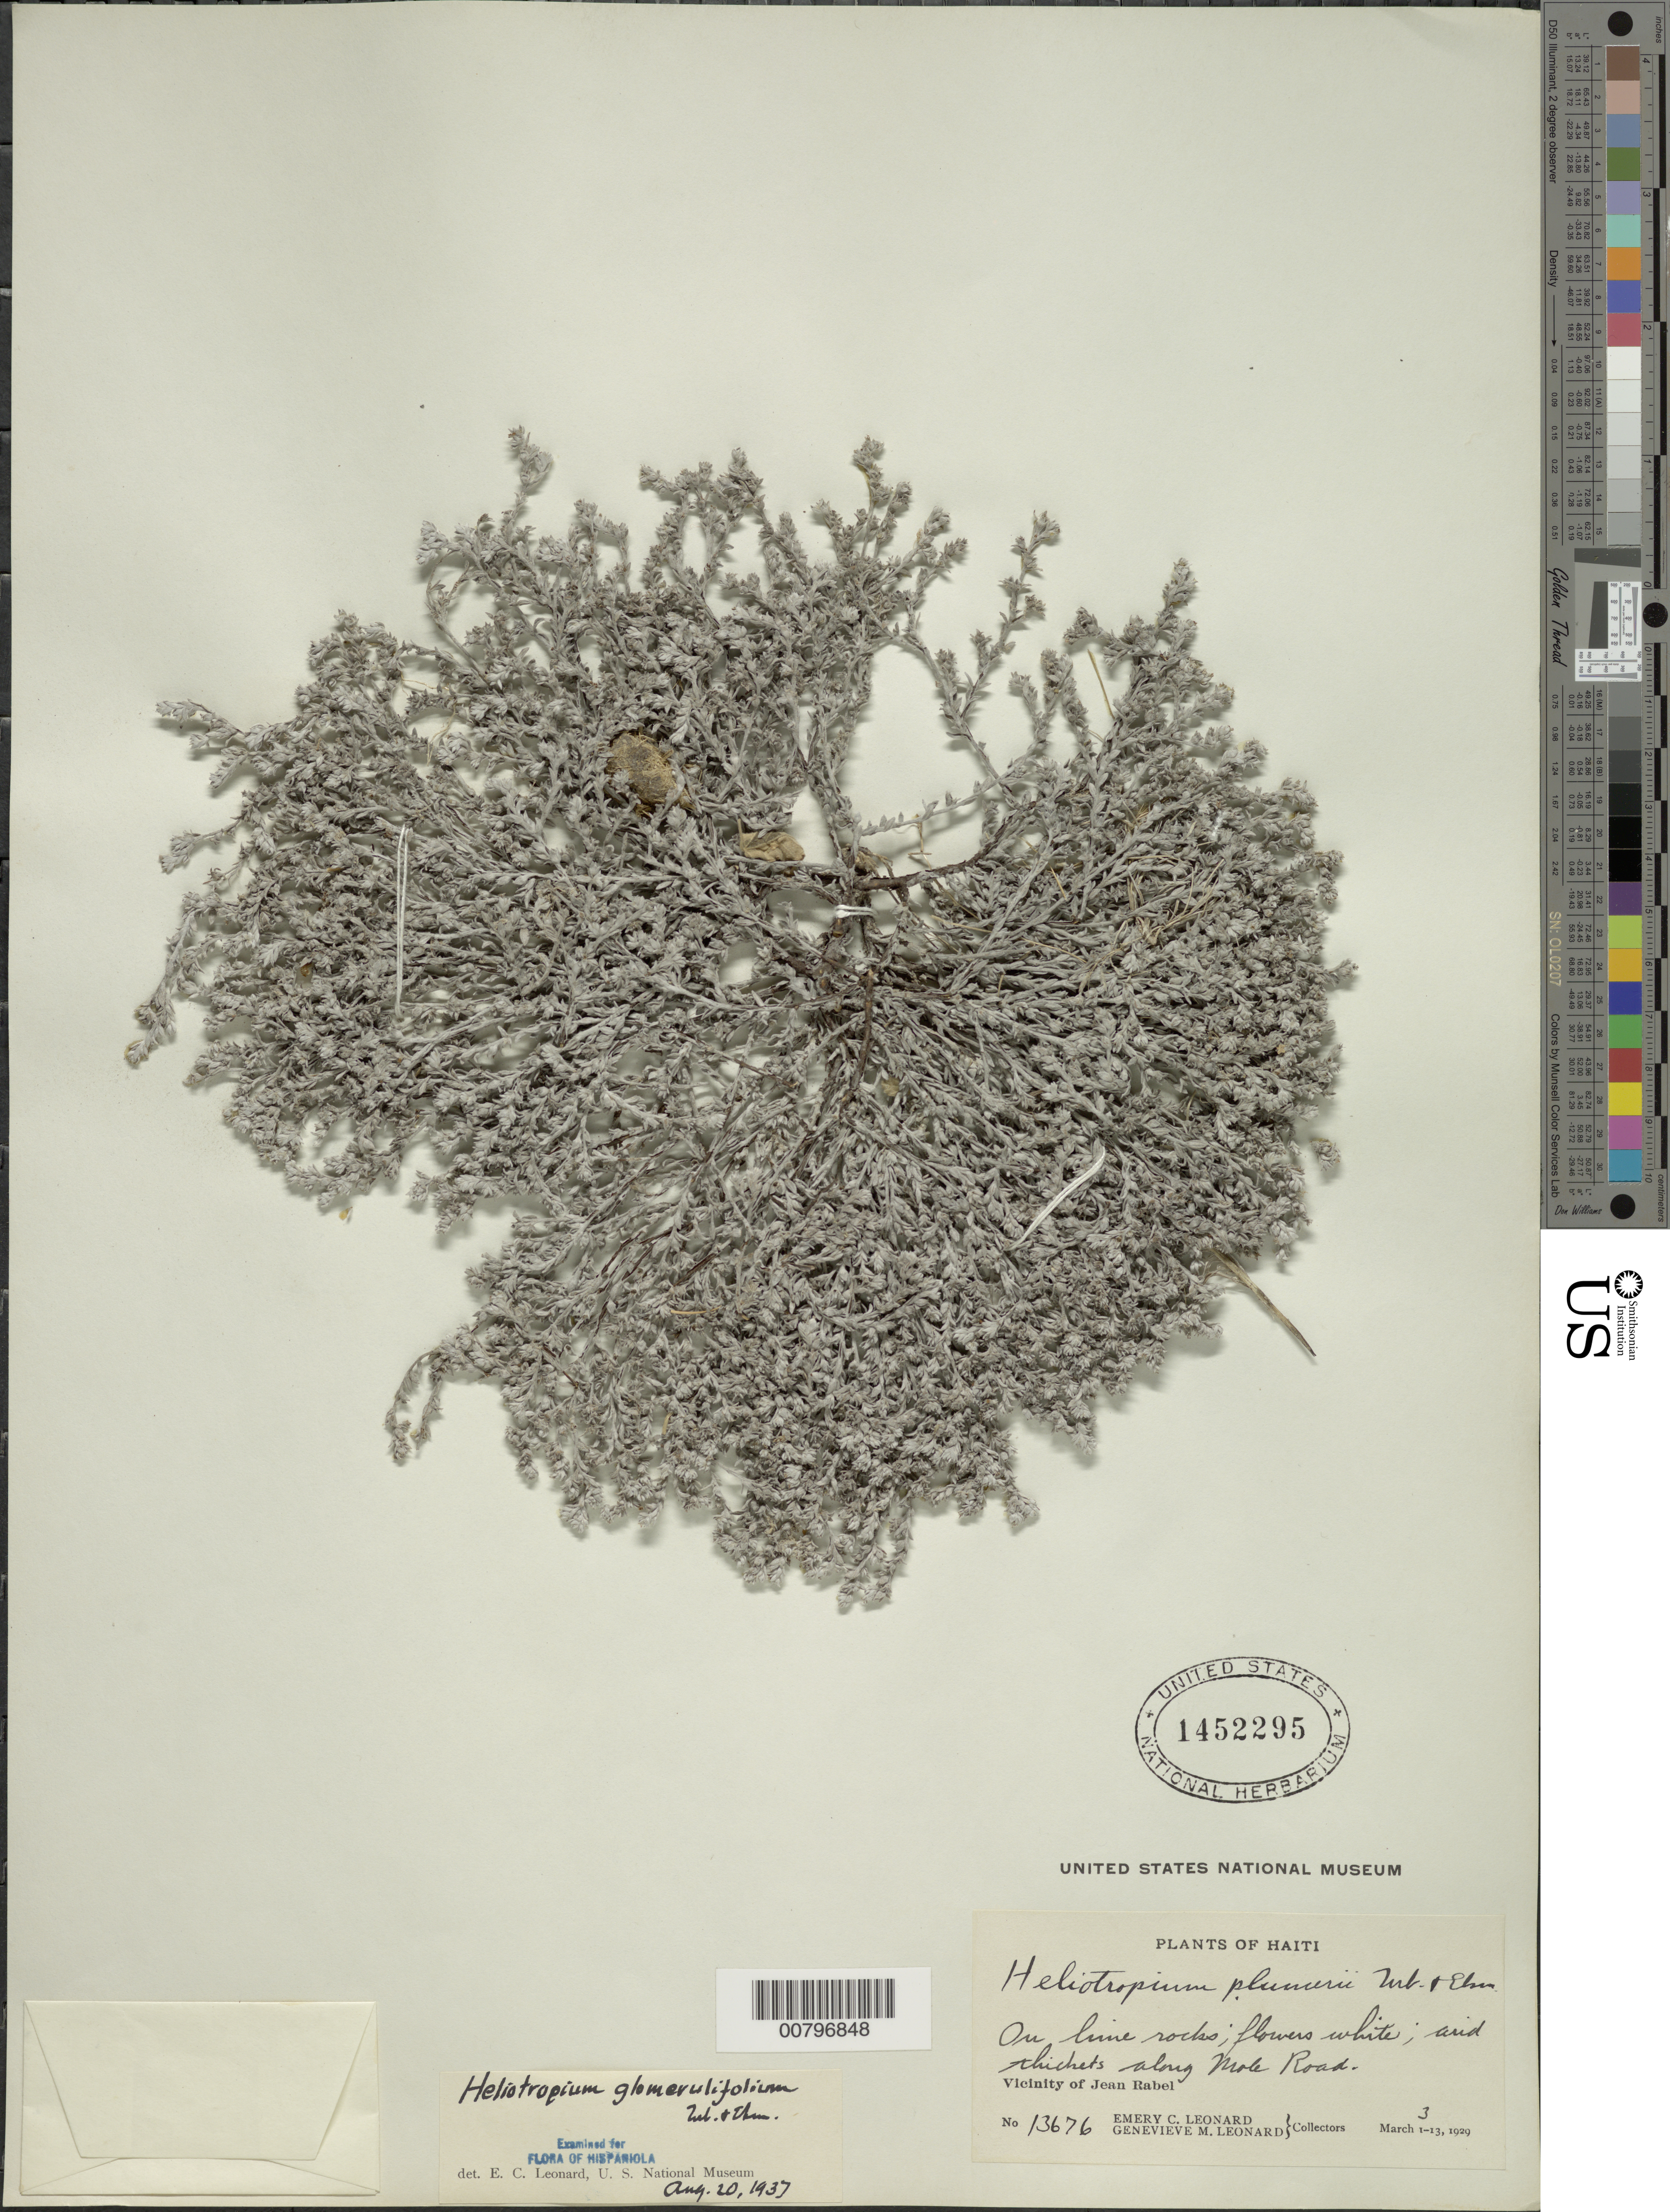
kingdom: Plantae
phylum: Tracheophyta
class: Magnoliopsida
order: Boraginales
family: Heliotropiaceae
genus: Heliotropium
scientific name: Heliotropium glomerulifolium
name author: Urb. & Ekman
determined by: Leonard, Emery C., (US)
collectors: E. C. Leonard & G. M. Leonard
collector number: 13676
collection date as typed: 03 Mar 1929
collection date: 1929-03-03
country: Haiti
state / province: Nord-Ouest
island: Hispaniola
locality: Vicinity of Jean Rabel, along Mole Road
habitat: On lime rocks, dry thickets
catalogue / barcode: US 1452295